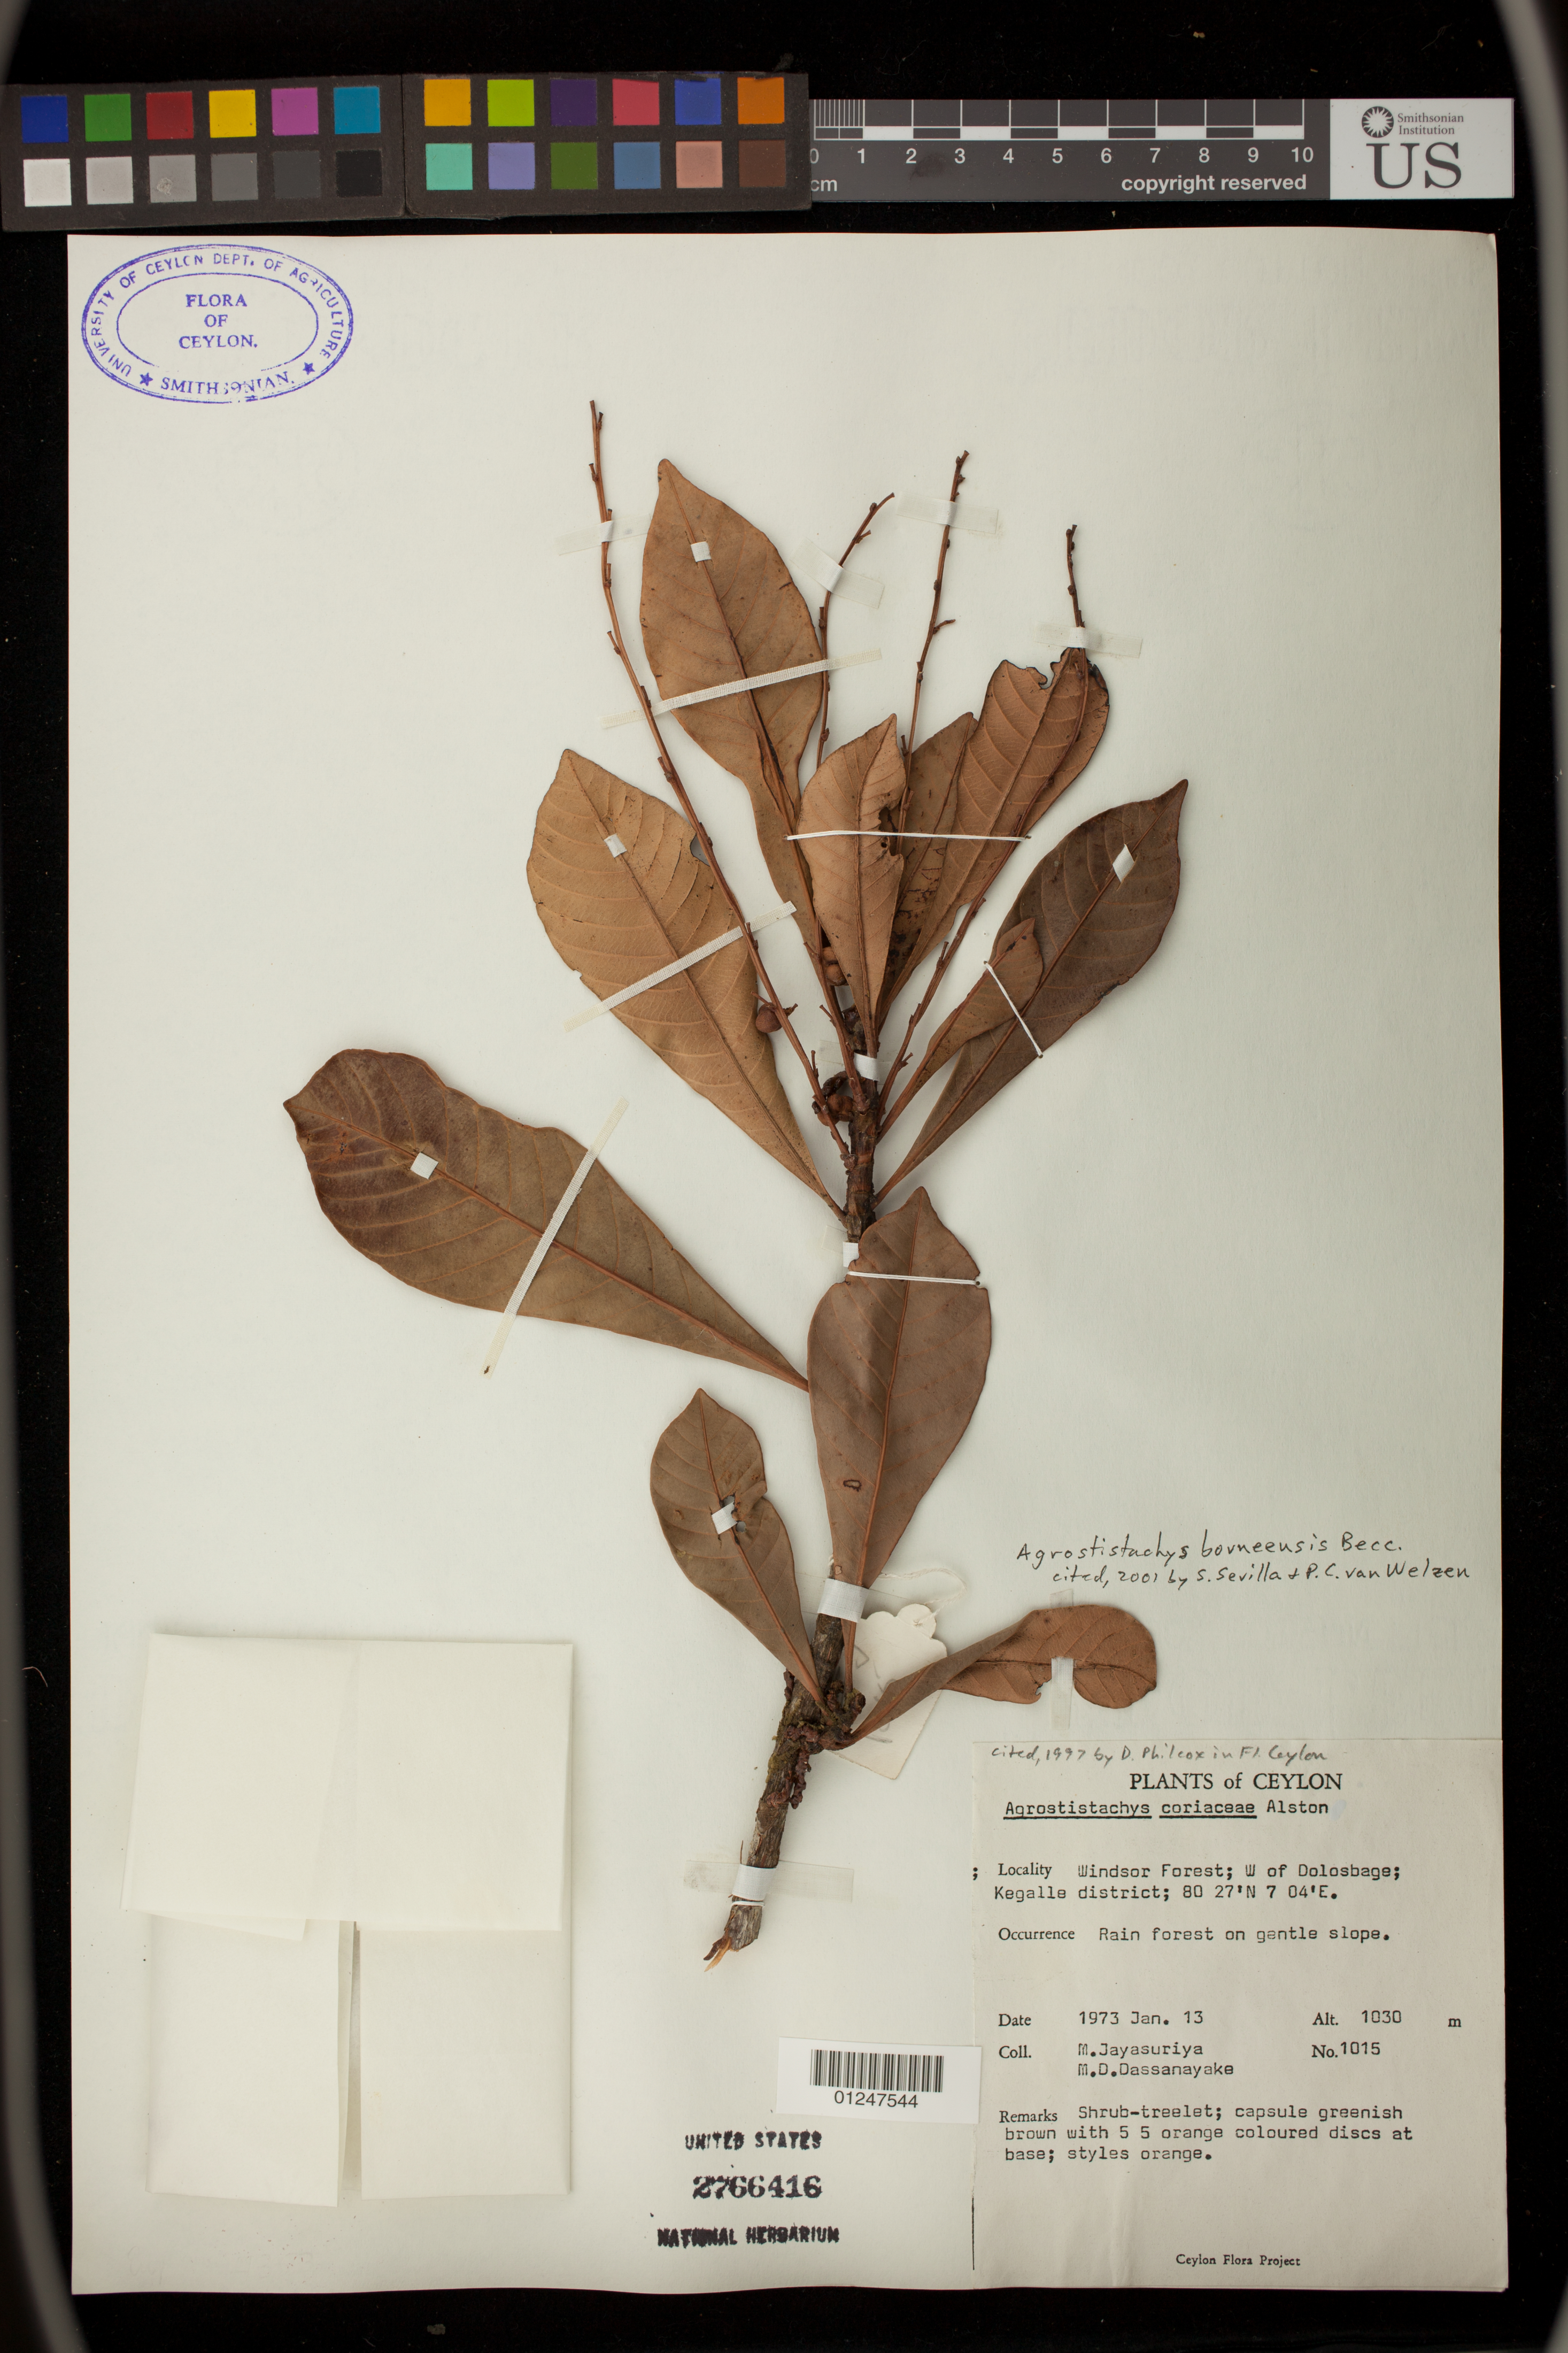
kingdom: Plantae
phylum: Tracheophyta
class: Magnoliopsida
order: Malpighiales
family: Euphorbiaceae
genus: Agrostistachys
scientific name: Agrostistachys borneensis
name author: Becc.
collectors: M. Jayasuriya & M. D. Dassanayake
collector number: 1015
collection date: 1973-01-13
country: Sri Lanka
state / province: Sabaragamuwa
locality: Windsor Forest; W of Dolosbage; Kegalle District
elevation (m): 1030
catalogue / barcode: US 2766416